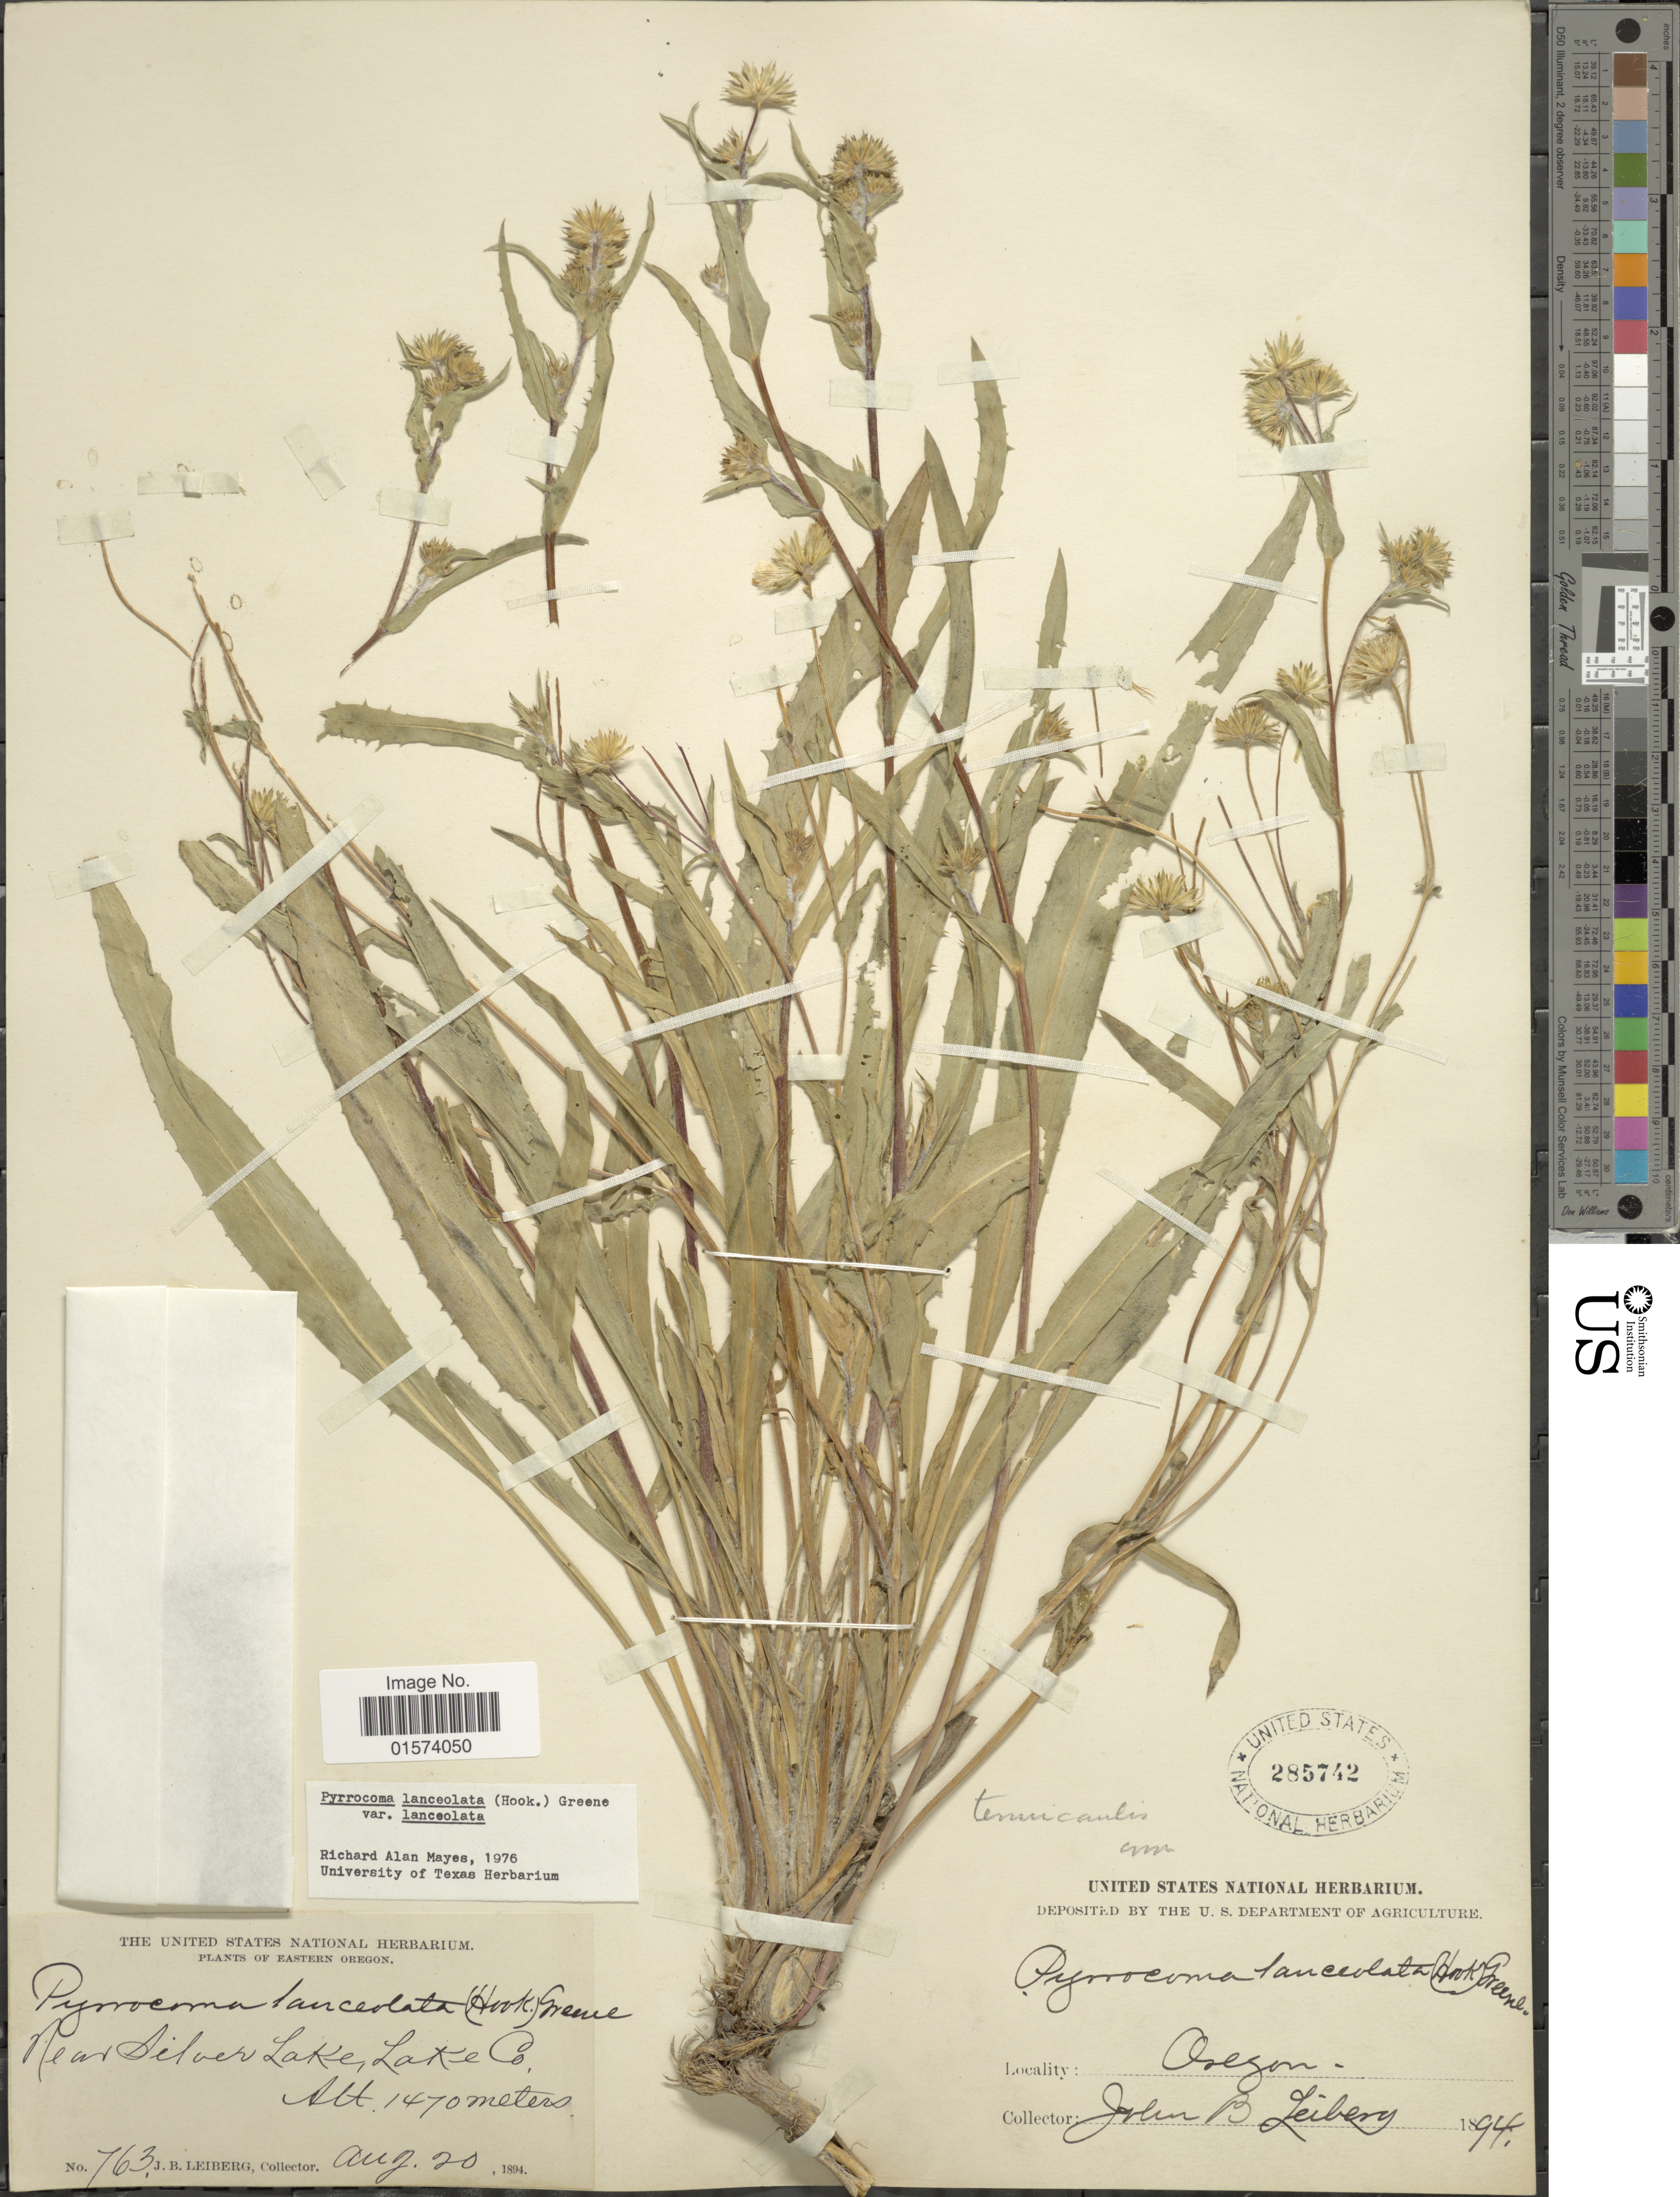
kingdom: Plantae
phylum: Tracheophyta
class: Magnoliopsida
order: Asterales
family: Asteraceae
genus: Pyrrocoma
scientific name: Pyrrocoma lanceolata var. lanceolata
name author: (Hook.) Greene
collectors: J. B. Leiberg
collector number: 763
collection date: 1894-08-20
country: United States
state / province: Oregon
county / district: Lake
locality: Near Silver Lake, Lake Co.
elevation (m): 1470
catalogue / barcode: US 285742